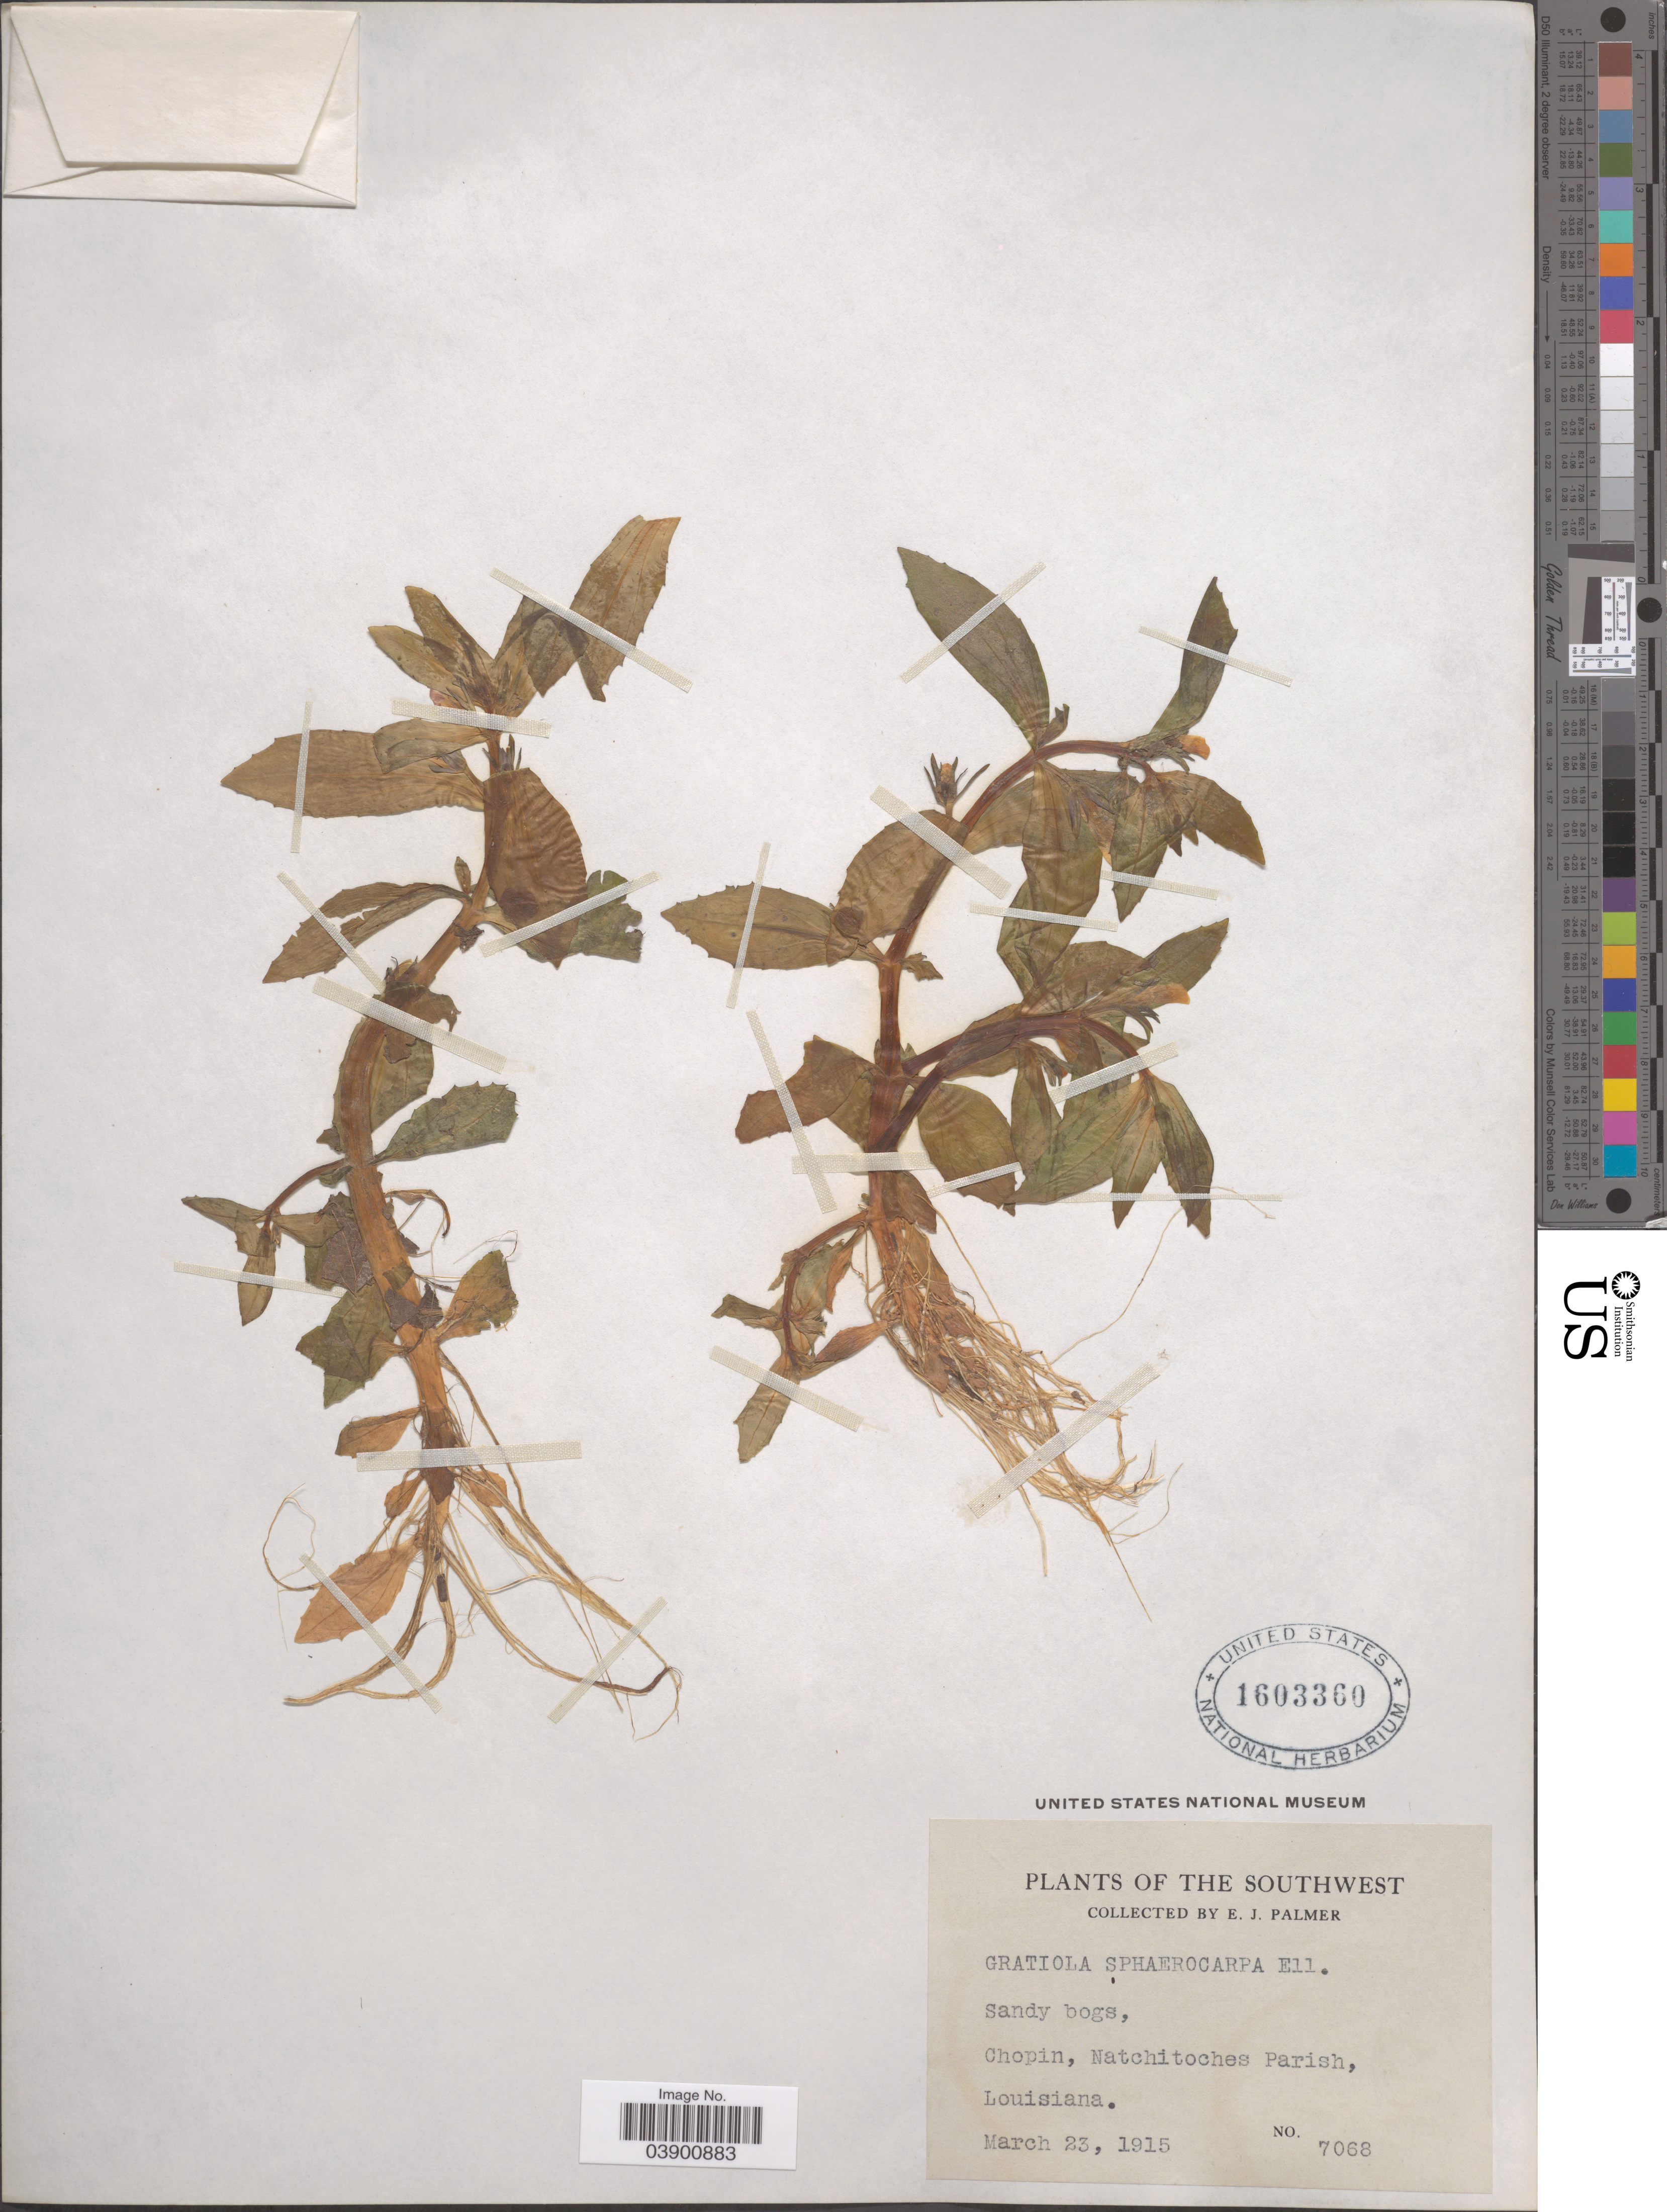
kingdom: Plantae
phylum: Tracheophyta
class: Magnoliopsida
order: Lamiales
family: Plantaginaceae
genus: Gratiola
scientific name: Gratiola virginiana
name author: L.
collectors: E. J. Palmer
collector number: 7068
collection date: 1915-03-23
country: United States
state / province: Louisiana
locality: The Southwest. Chopin, Natchitoches Parish.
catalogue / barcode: US 1603360